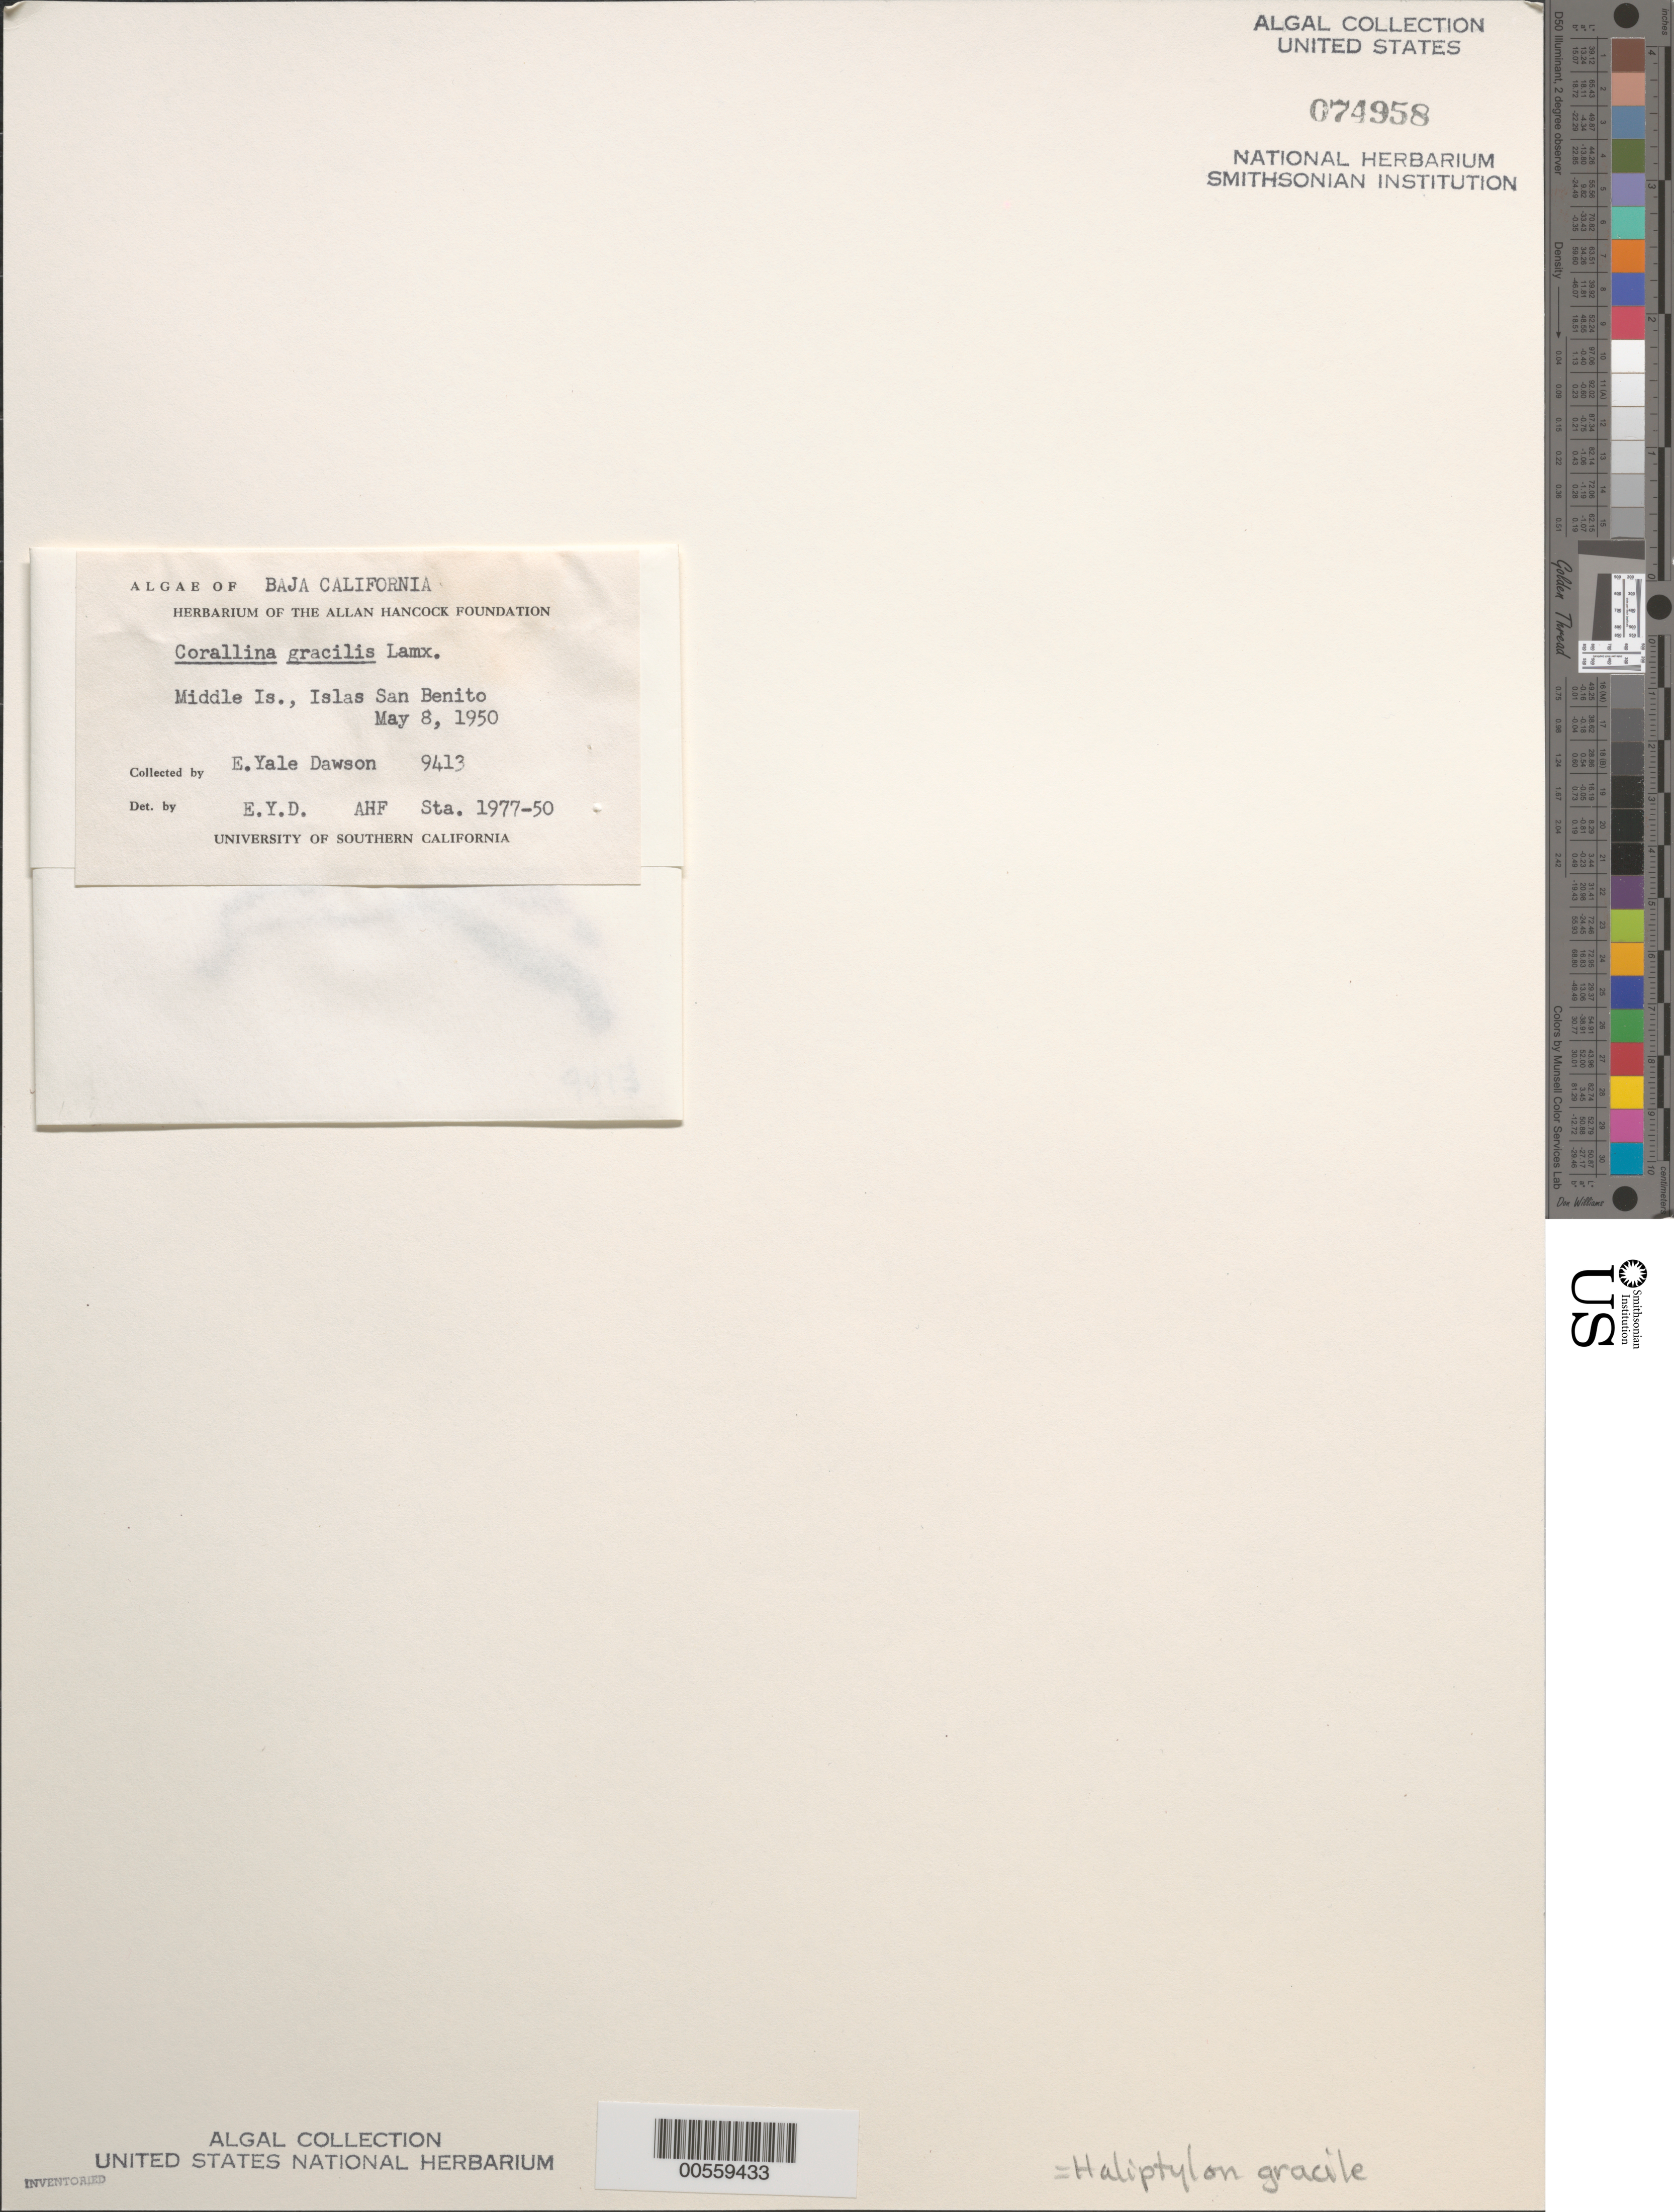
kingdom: Plantae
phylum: Rhodophyta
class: Florideophyceae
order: Corallinales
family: Corallinaceae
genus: Jania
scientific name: Jania rosea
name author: (Lam.) Decne.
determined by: Algae name updating Project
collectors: E. Y. Dawson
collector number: EYD 9413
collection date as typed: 08 May 1950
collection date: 1950-05-08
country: Mexico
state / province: Baja California Norte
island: Middle Island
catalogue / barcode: US 74958